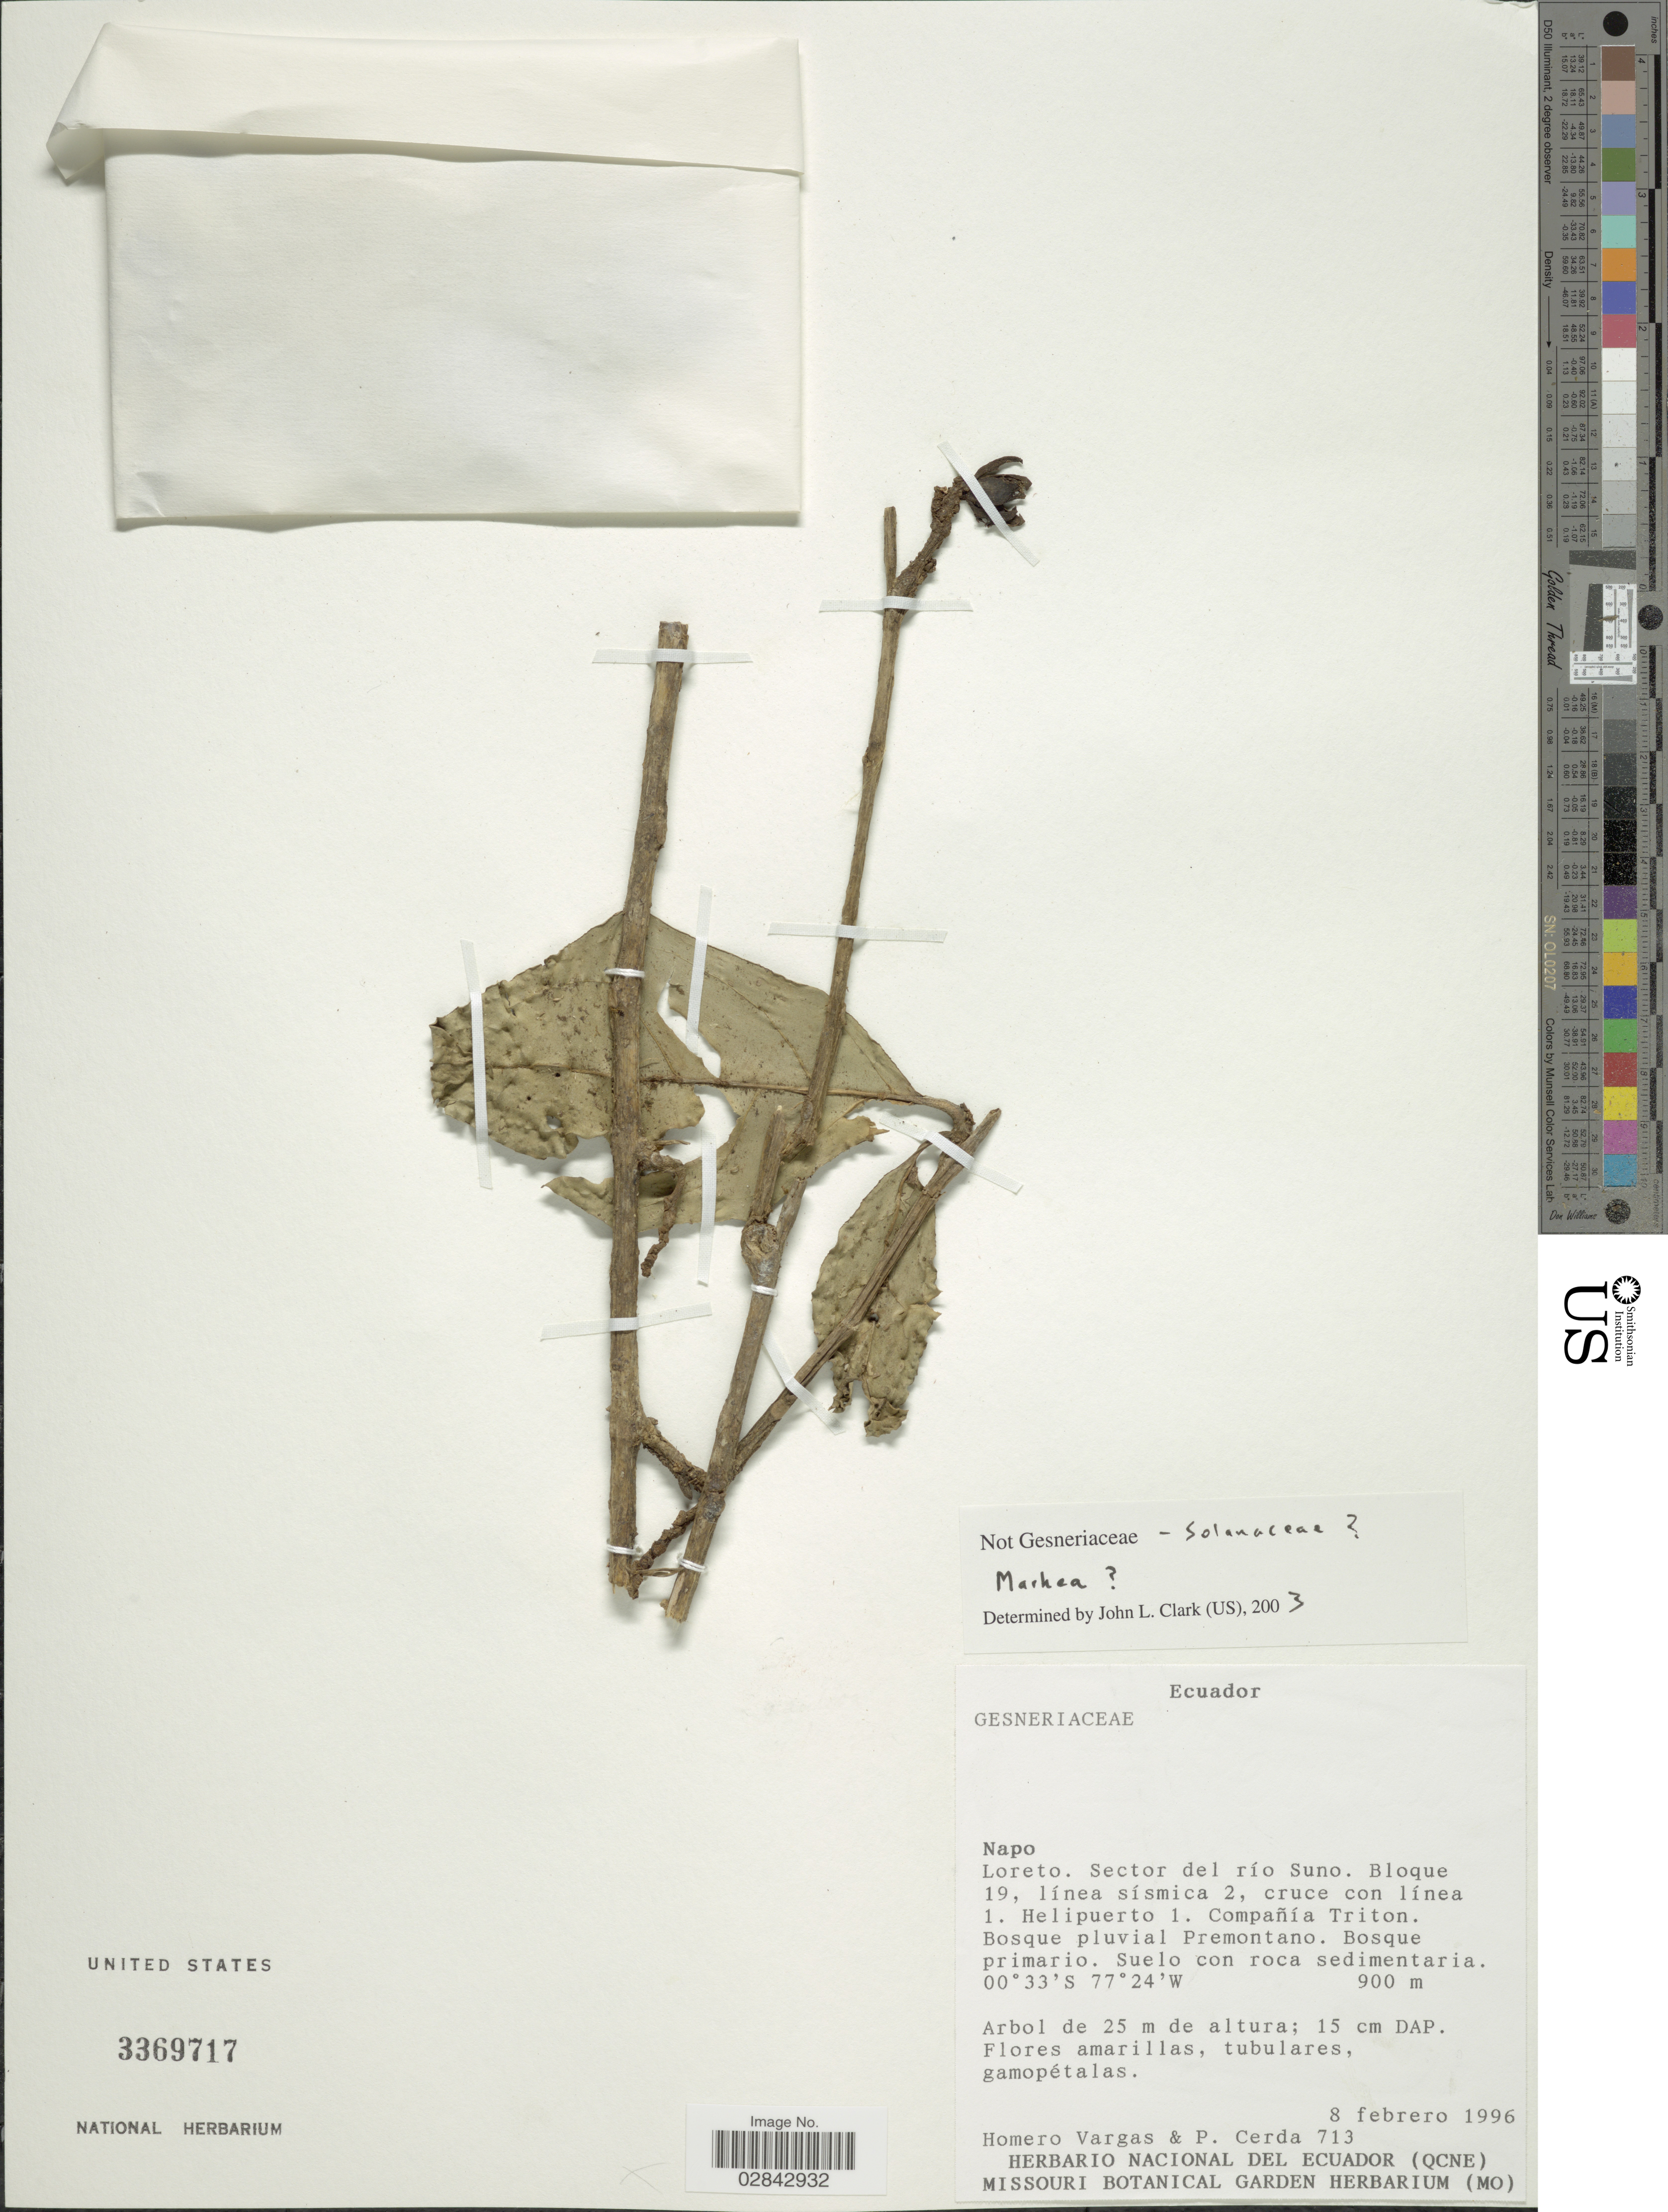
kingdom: Plantae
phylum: Tracheophyta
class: Magnoliopsida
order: Solanales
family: Solanaceae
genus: Markea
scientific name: Markea sp.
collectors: H. Vargas & P. Cerda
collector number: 713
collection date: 1996-02-08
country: Ecuador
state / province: Napo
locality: Loreto. Sector del río Suno. Bloque 19, línea sísmica 2, cruce con línea 1. Helipuerto 1. Compañía Triton.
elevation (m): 900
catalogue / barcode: US 3369717